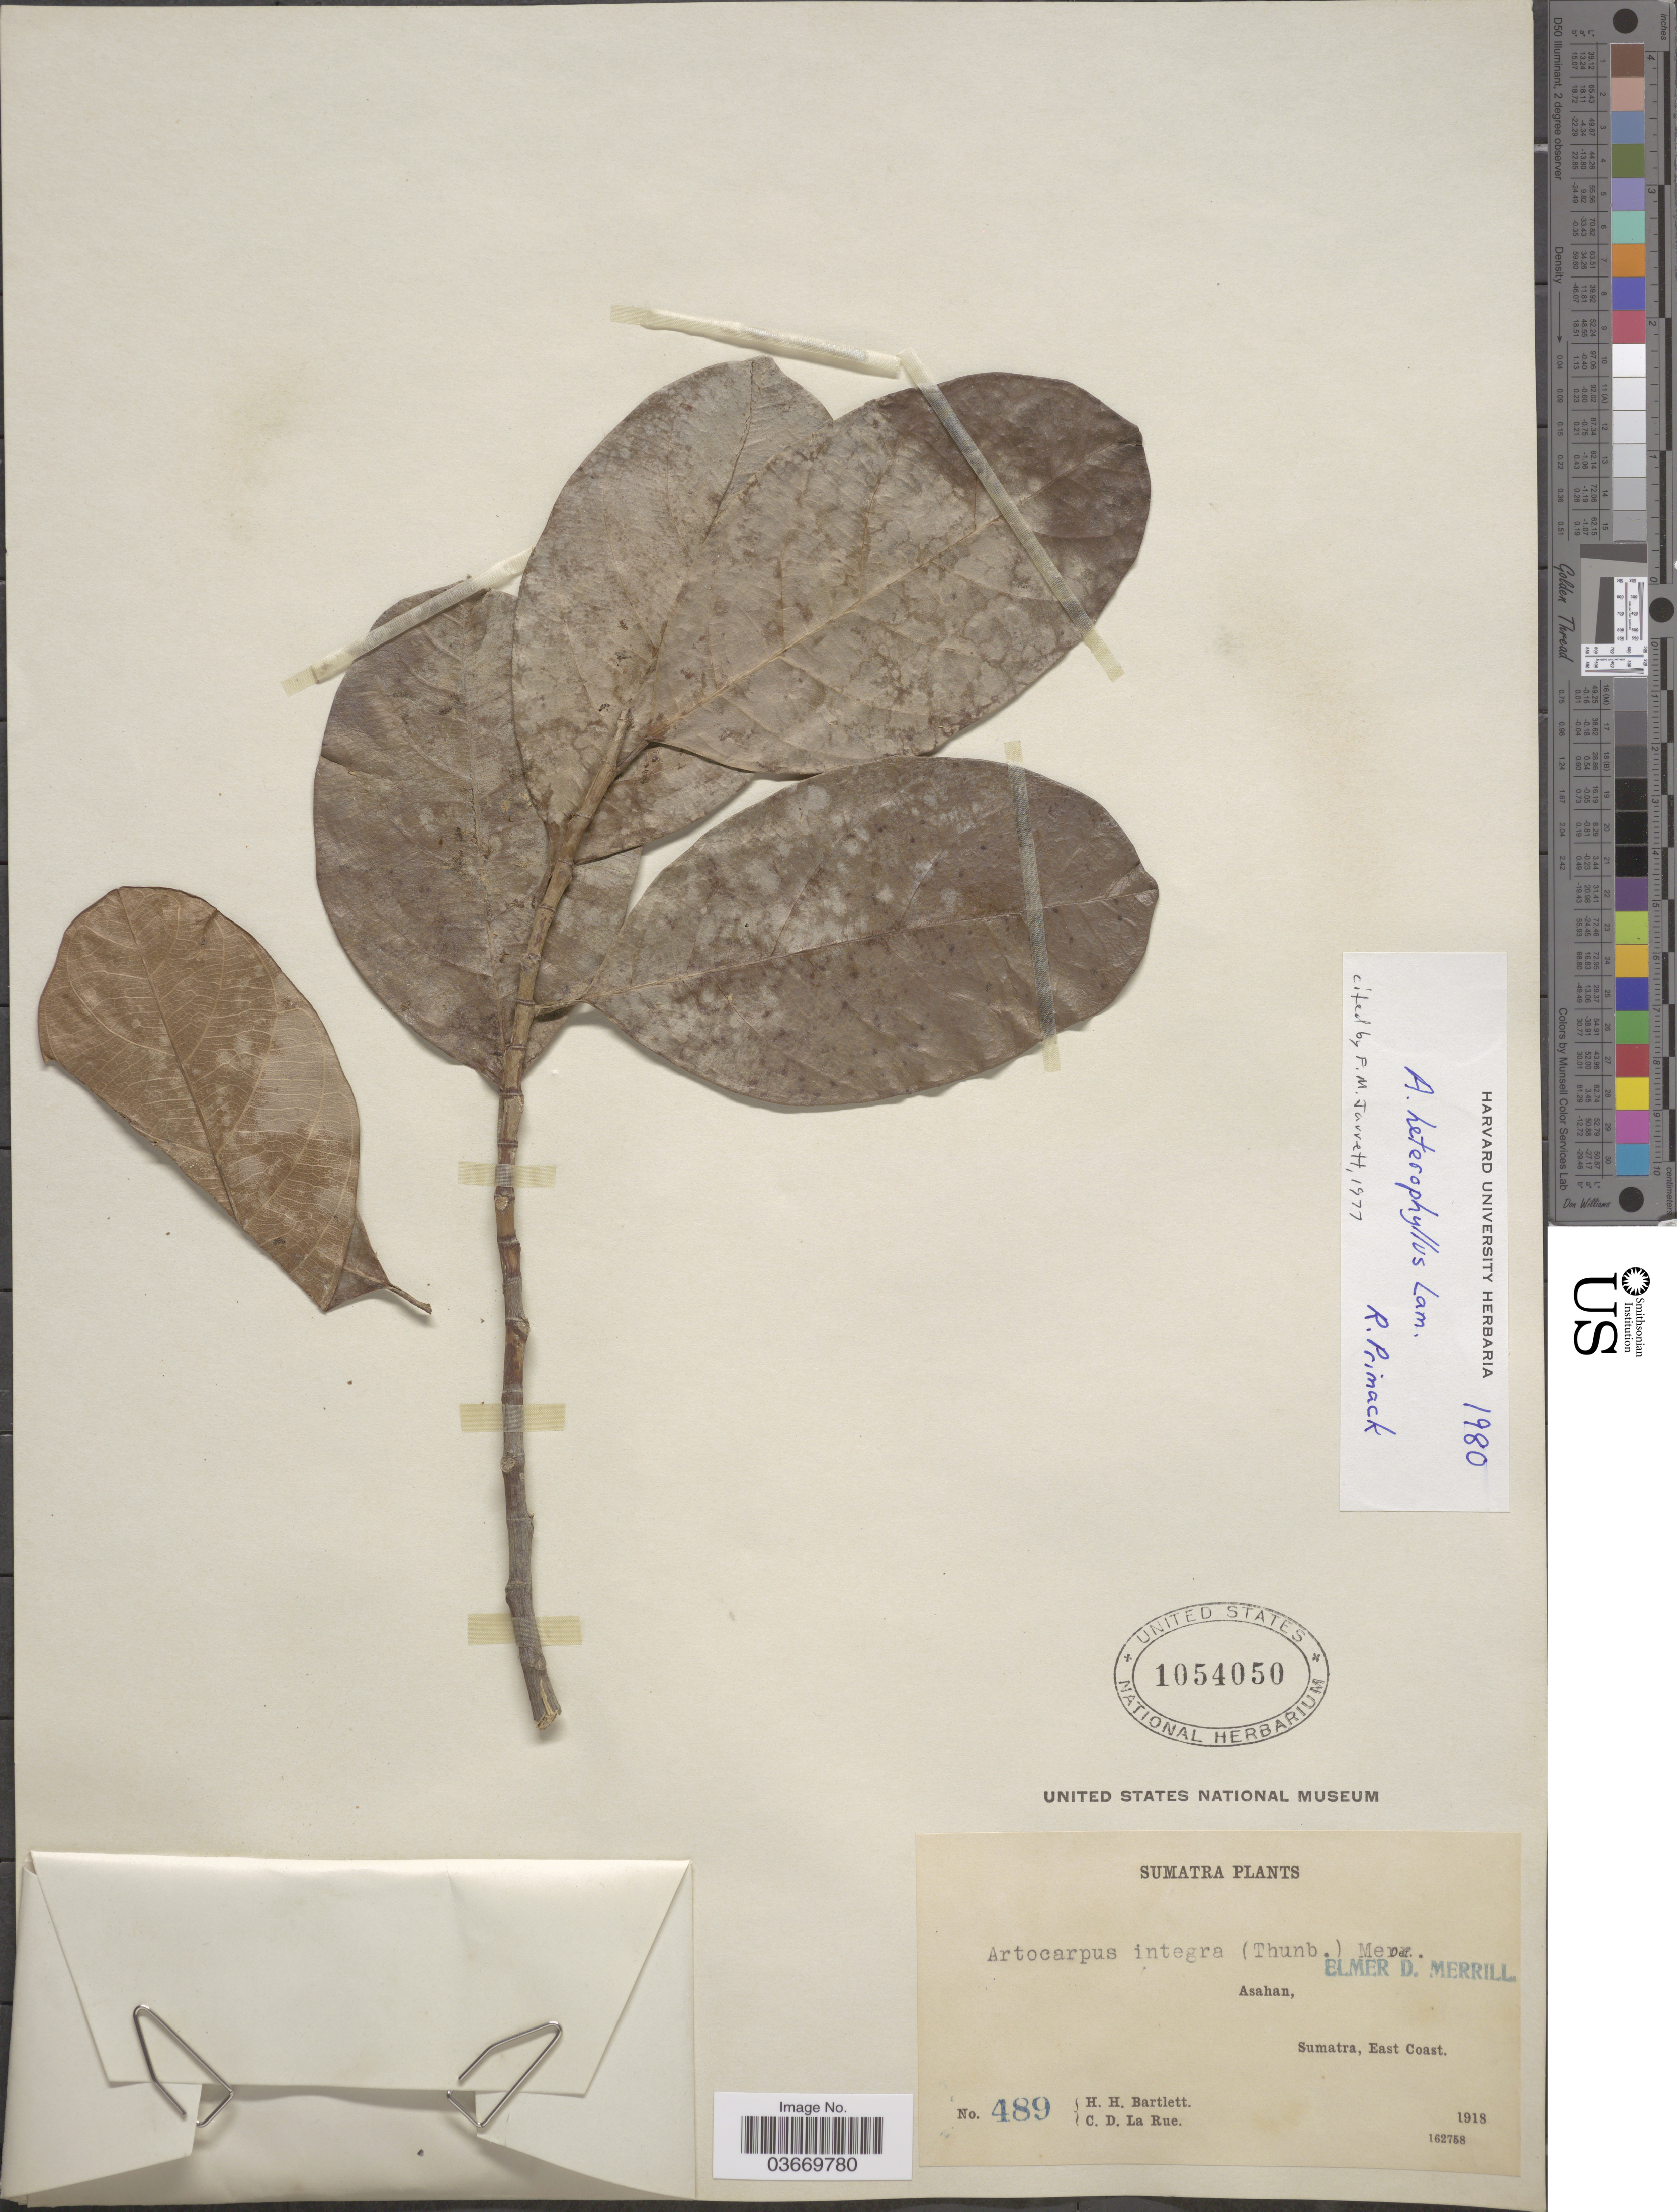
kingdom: Plantae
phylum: Tracheophyta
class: Magnoliopsida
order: Rosales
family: Moraceae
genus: Artocarpus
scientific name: Artocarpus heterophyllus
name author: Lam.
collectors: H. H. Bartlett & C. La Rue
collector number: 489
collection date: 1918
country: Indonesia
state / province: Sumatra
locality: Asahan, East Coast.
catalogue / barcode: US 1054050